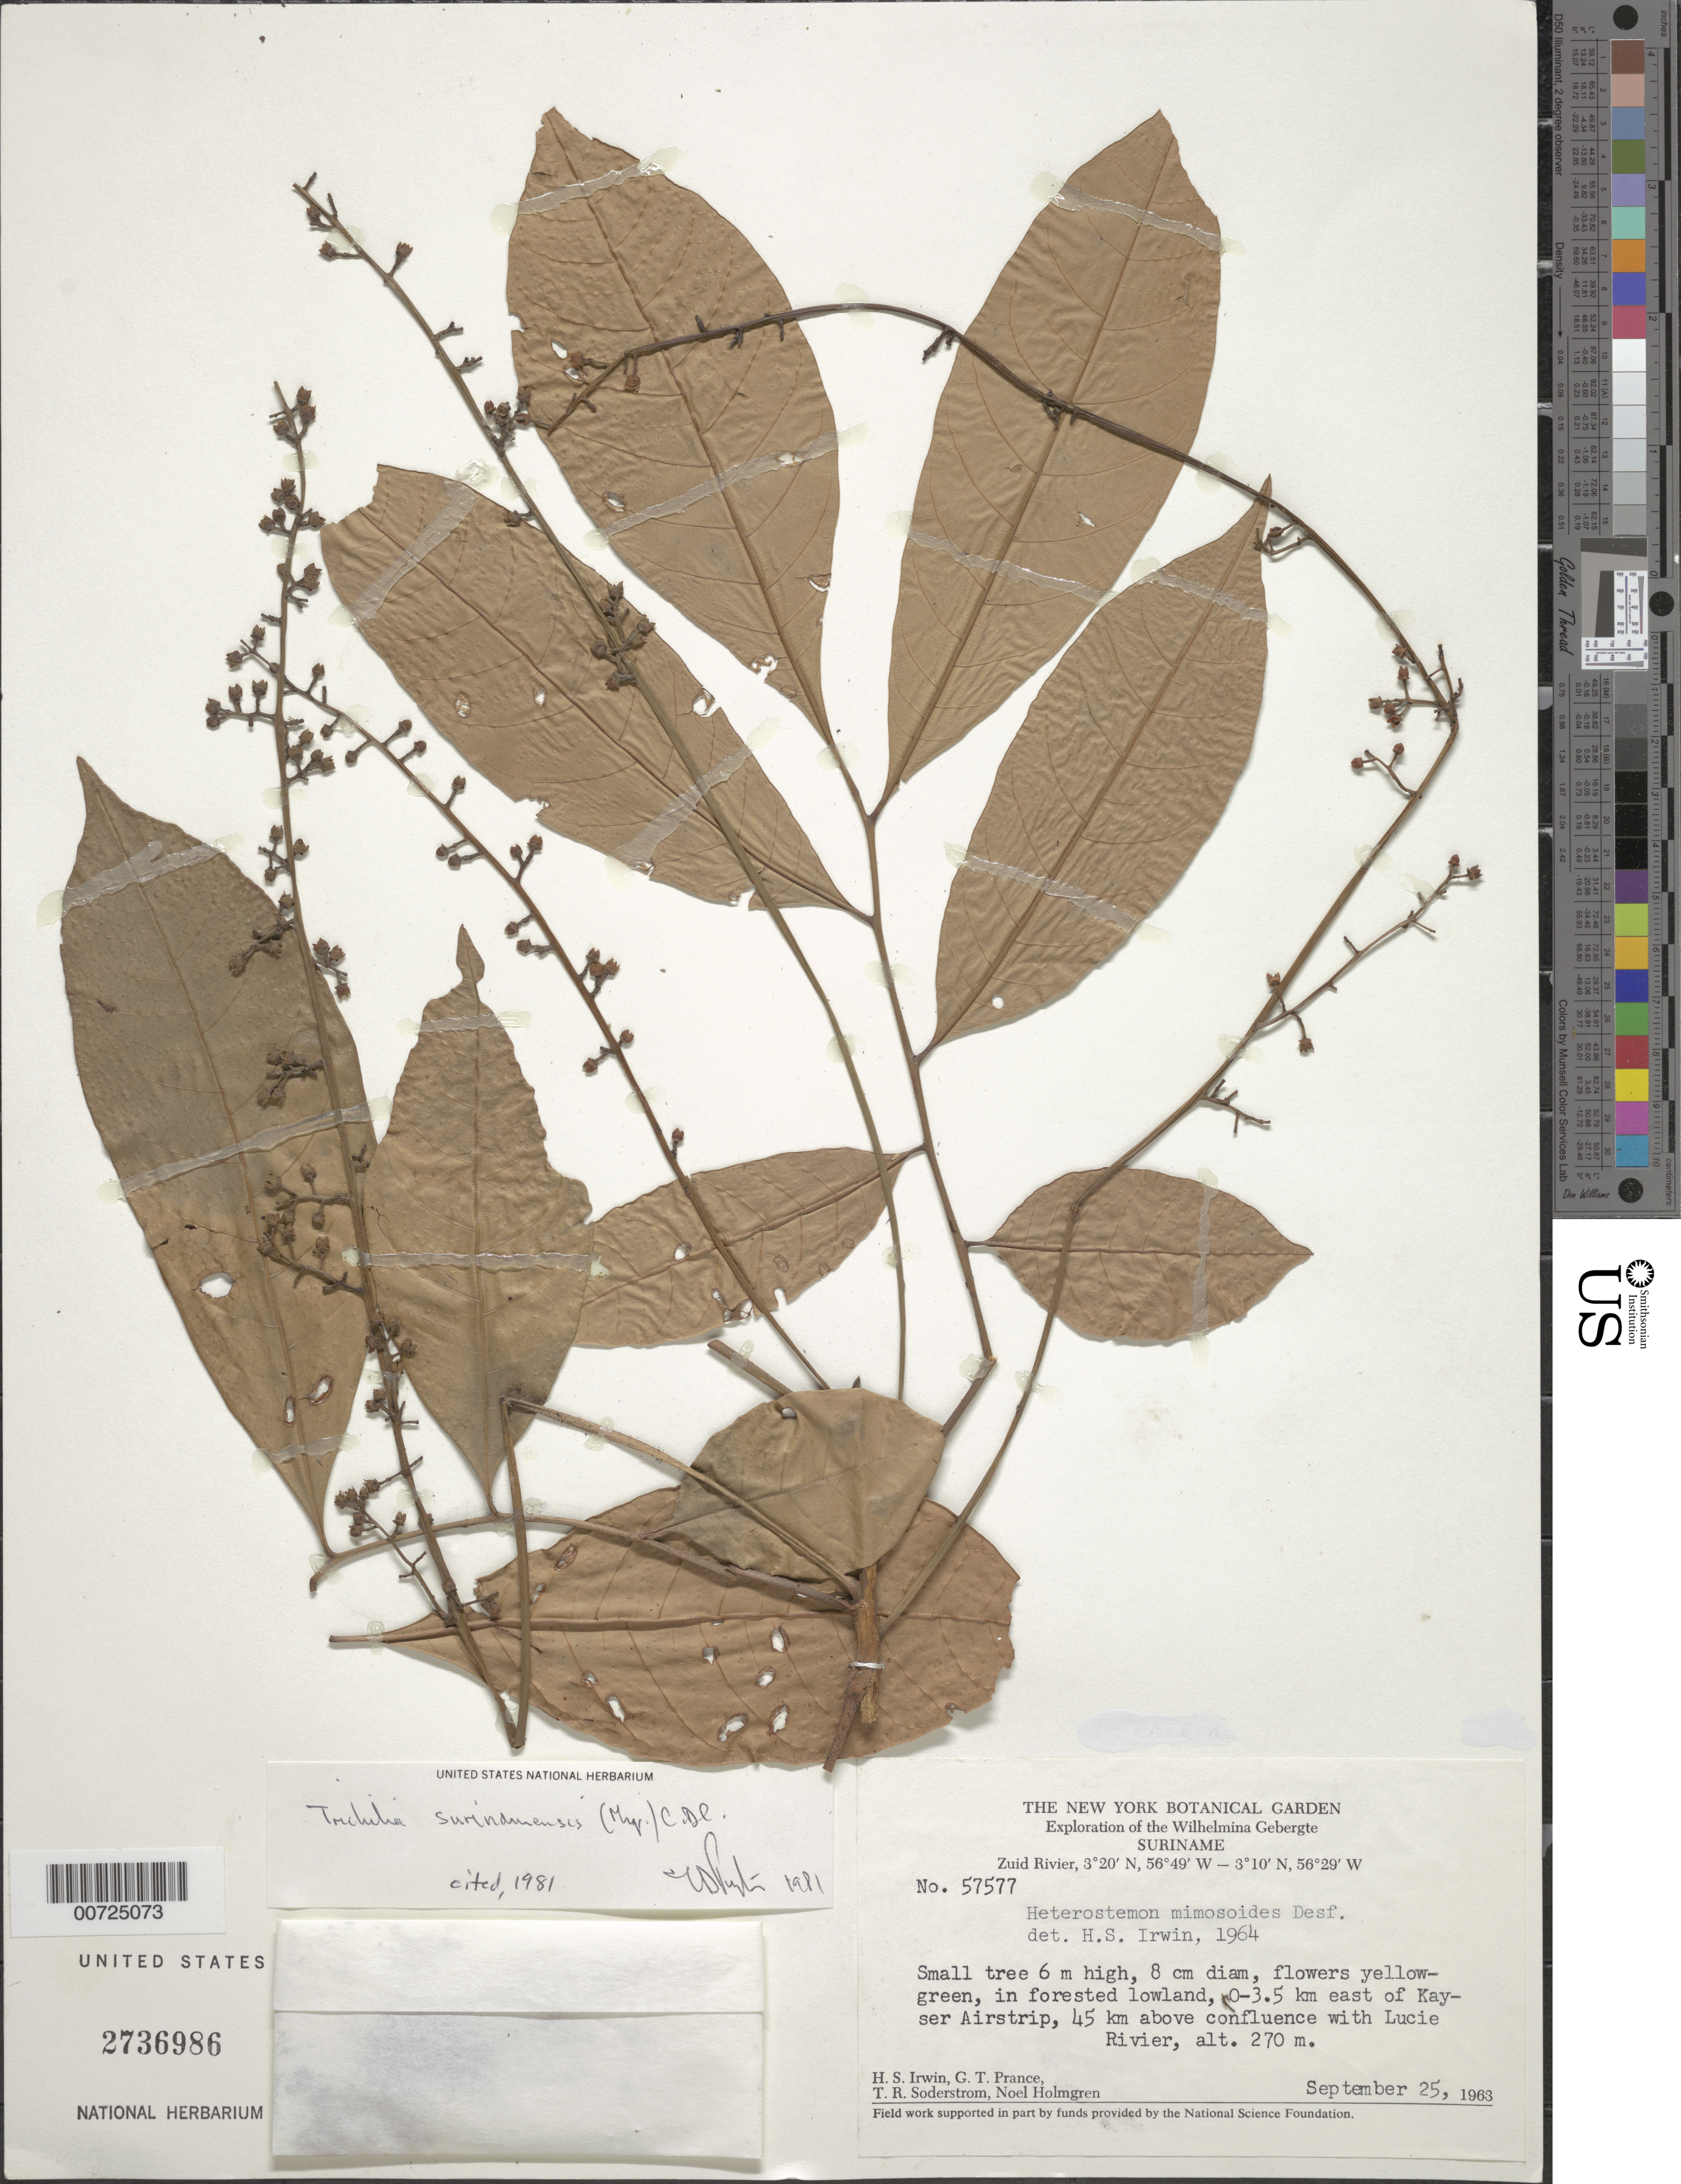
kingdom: Plantae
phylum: Tracheophyta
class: Magnoliopsida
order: Sapindales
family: Meliaceae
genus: Trichilia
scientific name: Trichilia surinamensis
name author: (Miq.) C. DC.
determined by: Pennington, T. D., (K)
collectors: H. Irwin, G. T. Prance, T. R. Soderstrom & N. H. Holmgren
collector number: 57577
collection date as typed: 25-Sep-63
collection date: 1963-09-25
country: Suriname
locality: Kayser Airstrip, Zuid R., 45 km above confl. with Lucie R., Wilhelmina Gebergte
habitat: Forested lowland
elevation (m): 270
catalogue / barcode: US 2736986